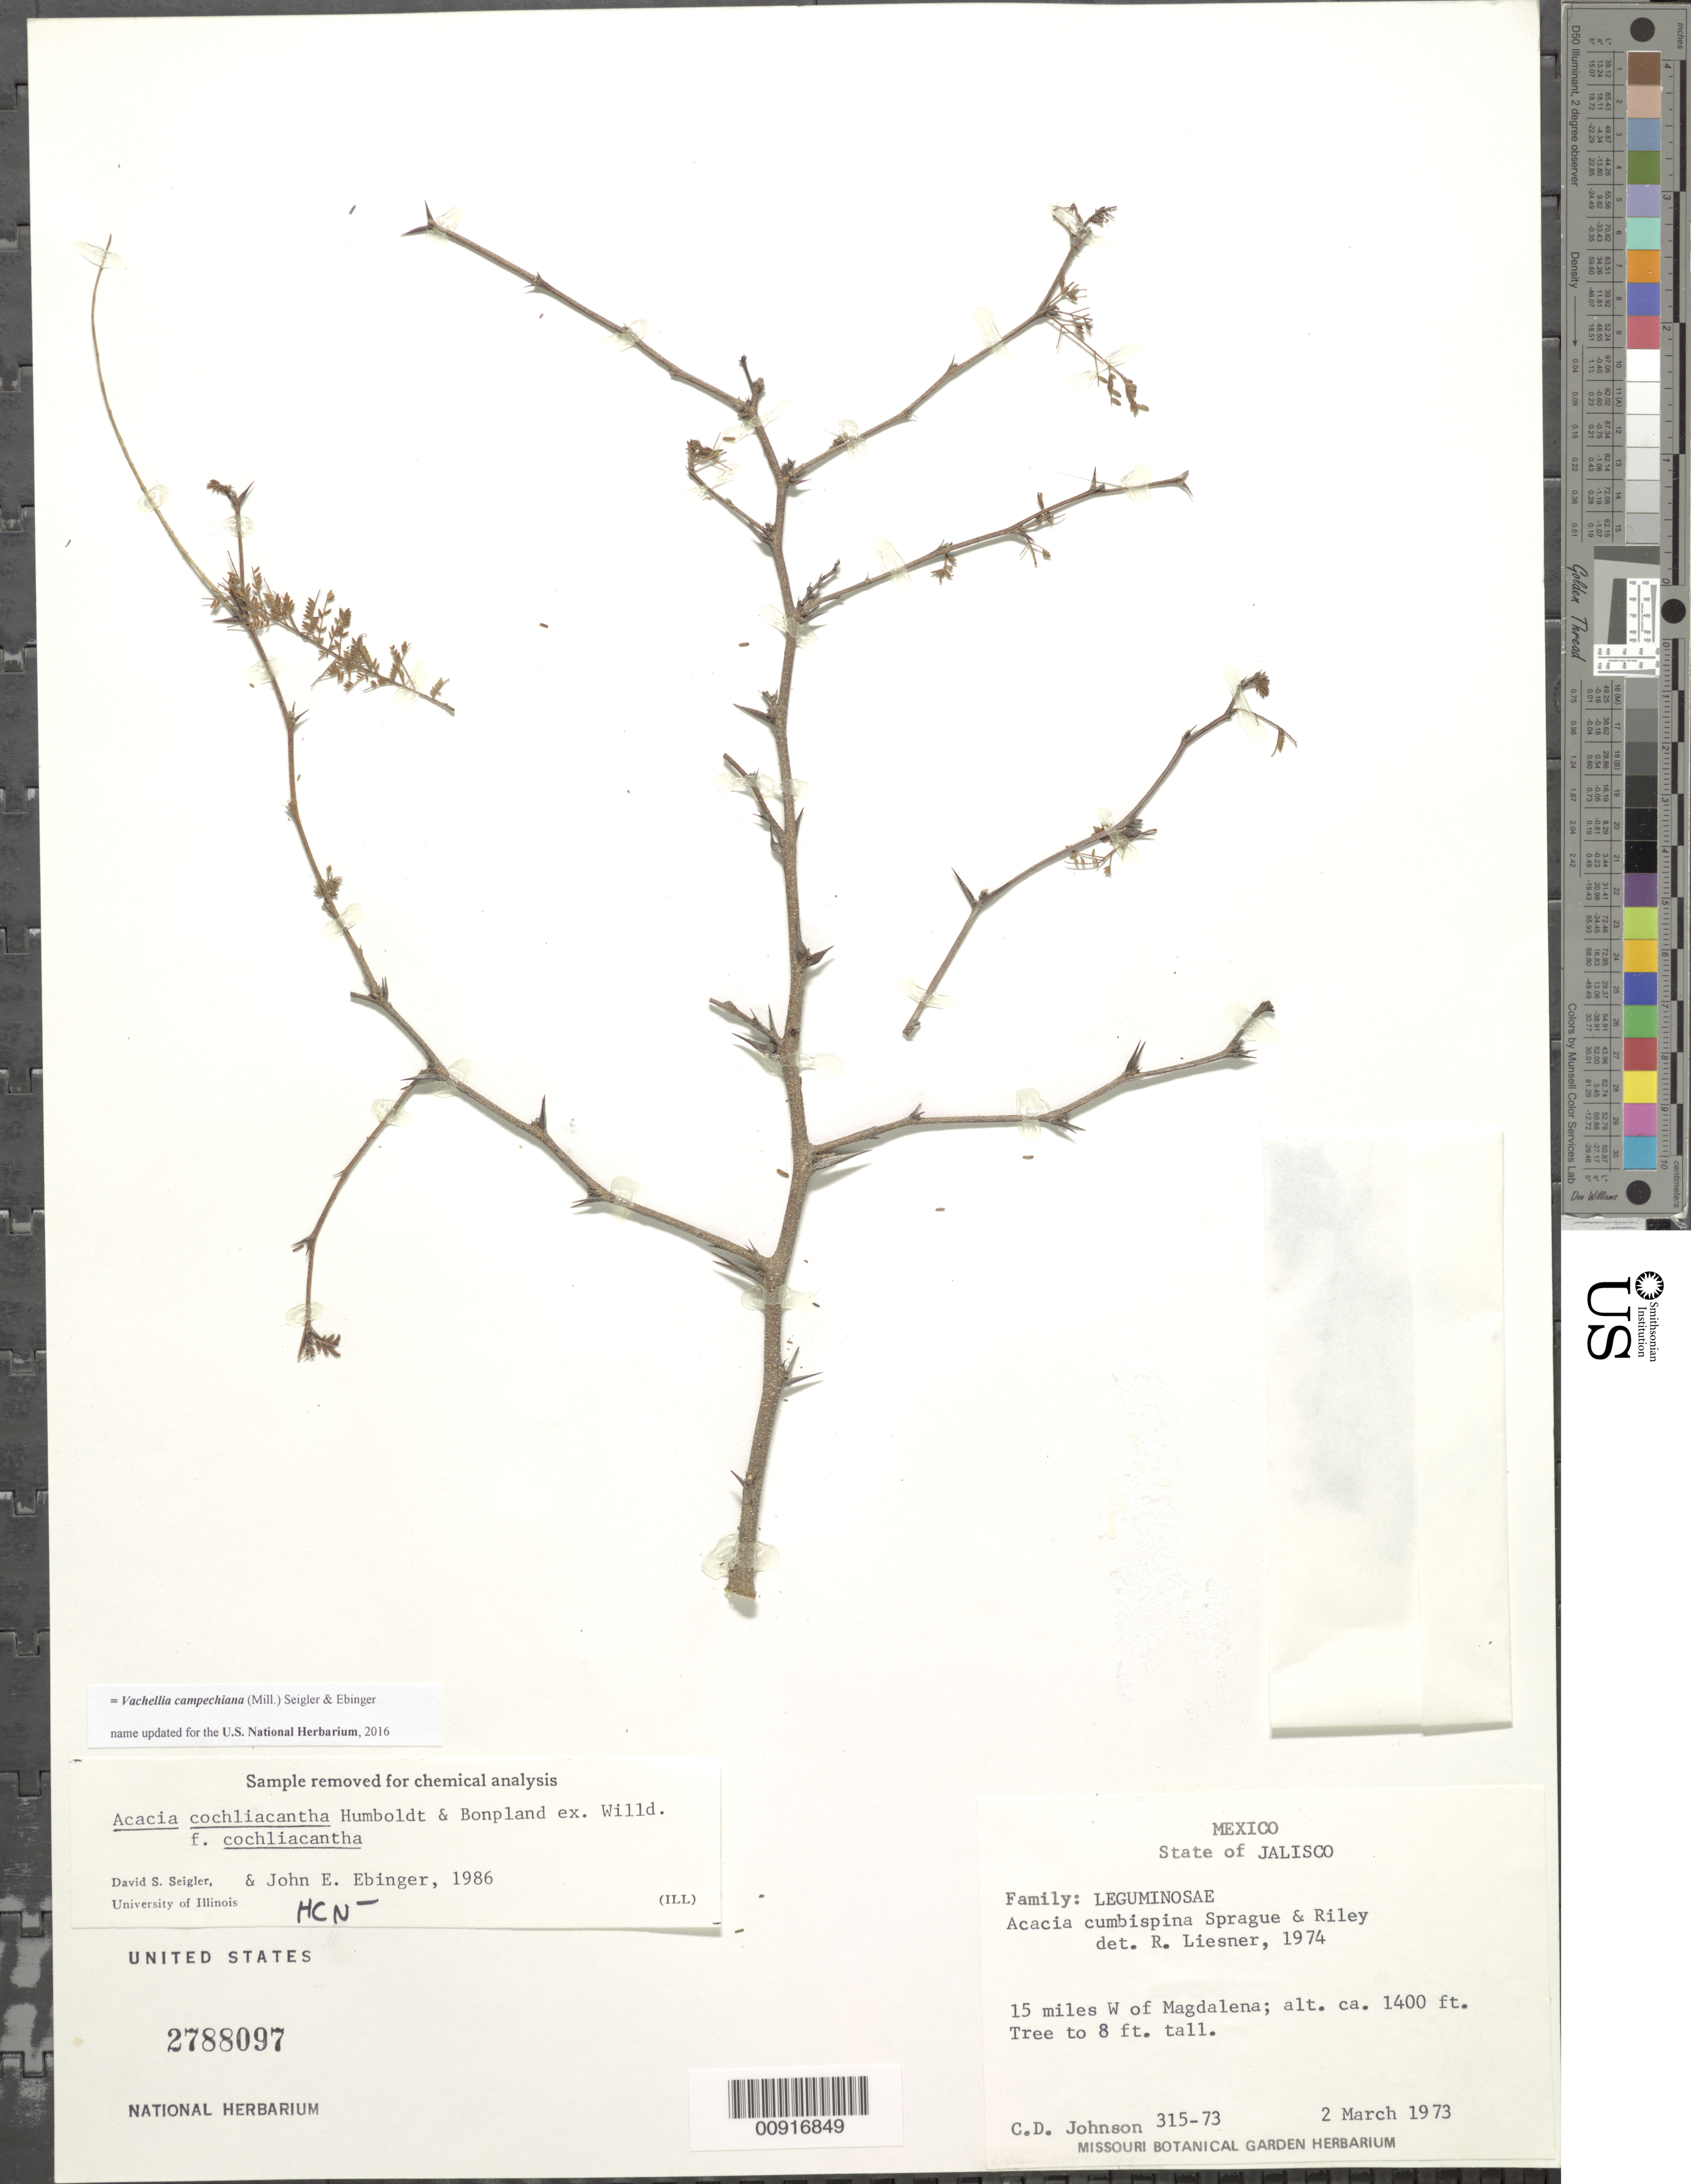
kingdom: Plantae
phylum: Tracheophyta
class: Magnoliopsida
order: Fabales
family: Fabaceae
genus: Vachellia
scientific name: Vachellia campechiana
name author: (Mill.) Seigler & Ebinger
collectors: C. D. Johnson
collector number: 315-73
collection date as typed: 02 Mar 1973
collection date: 1973-03-02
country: Mexico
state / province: Jalisco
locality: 15 miles W of Magdalena.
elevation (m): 427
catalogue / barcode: US 2788097